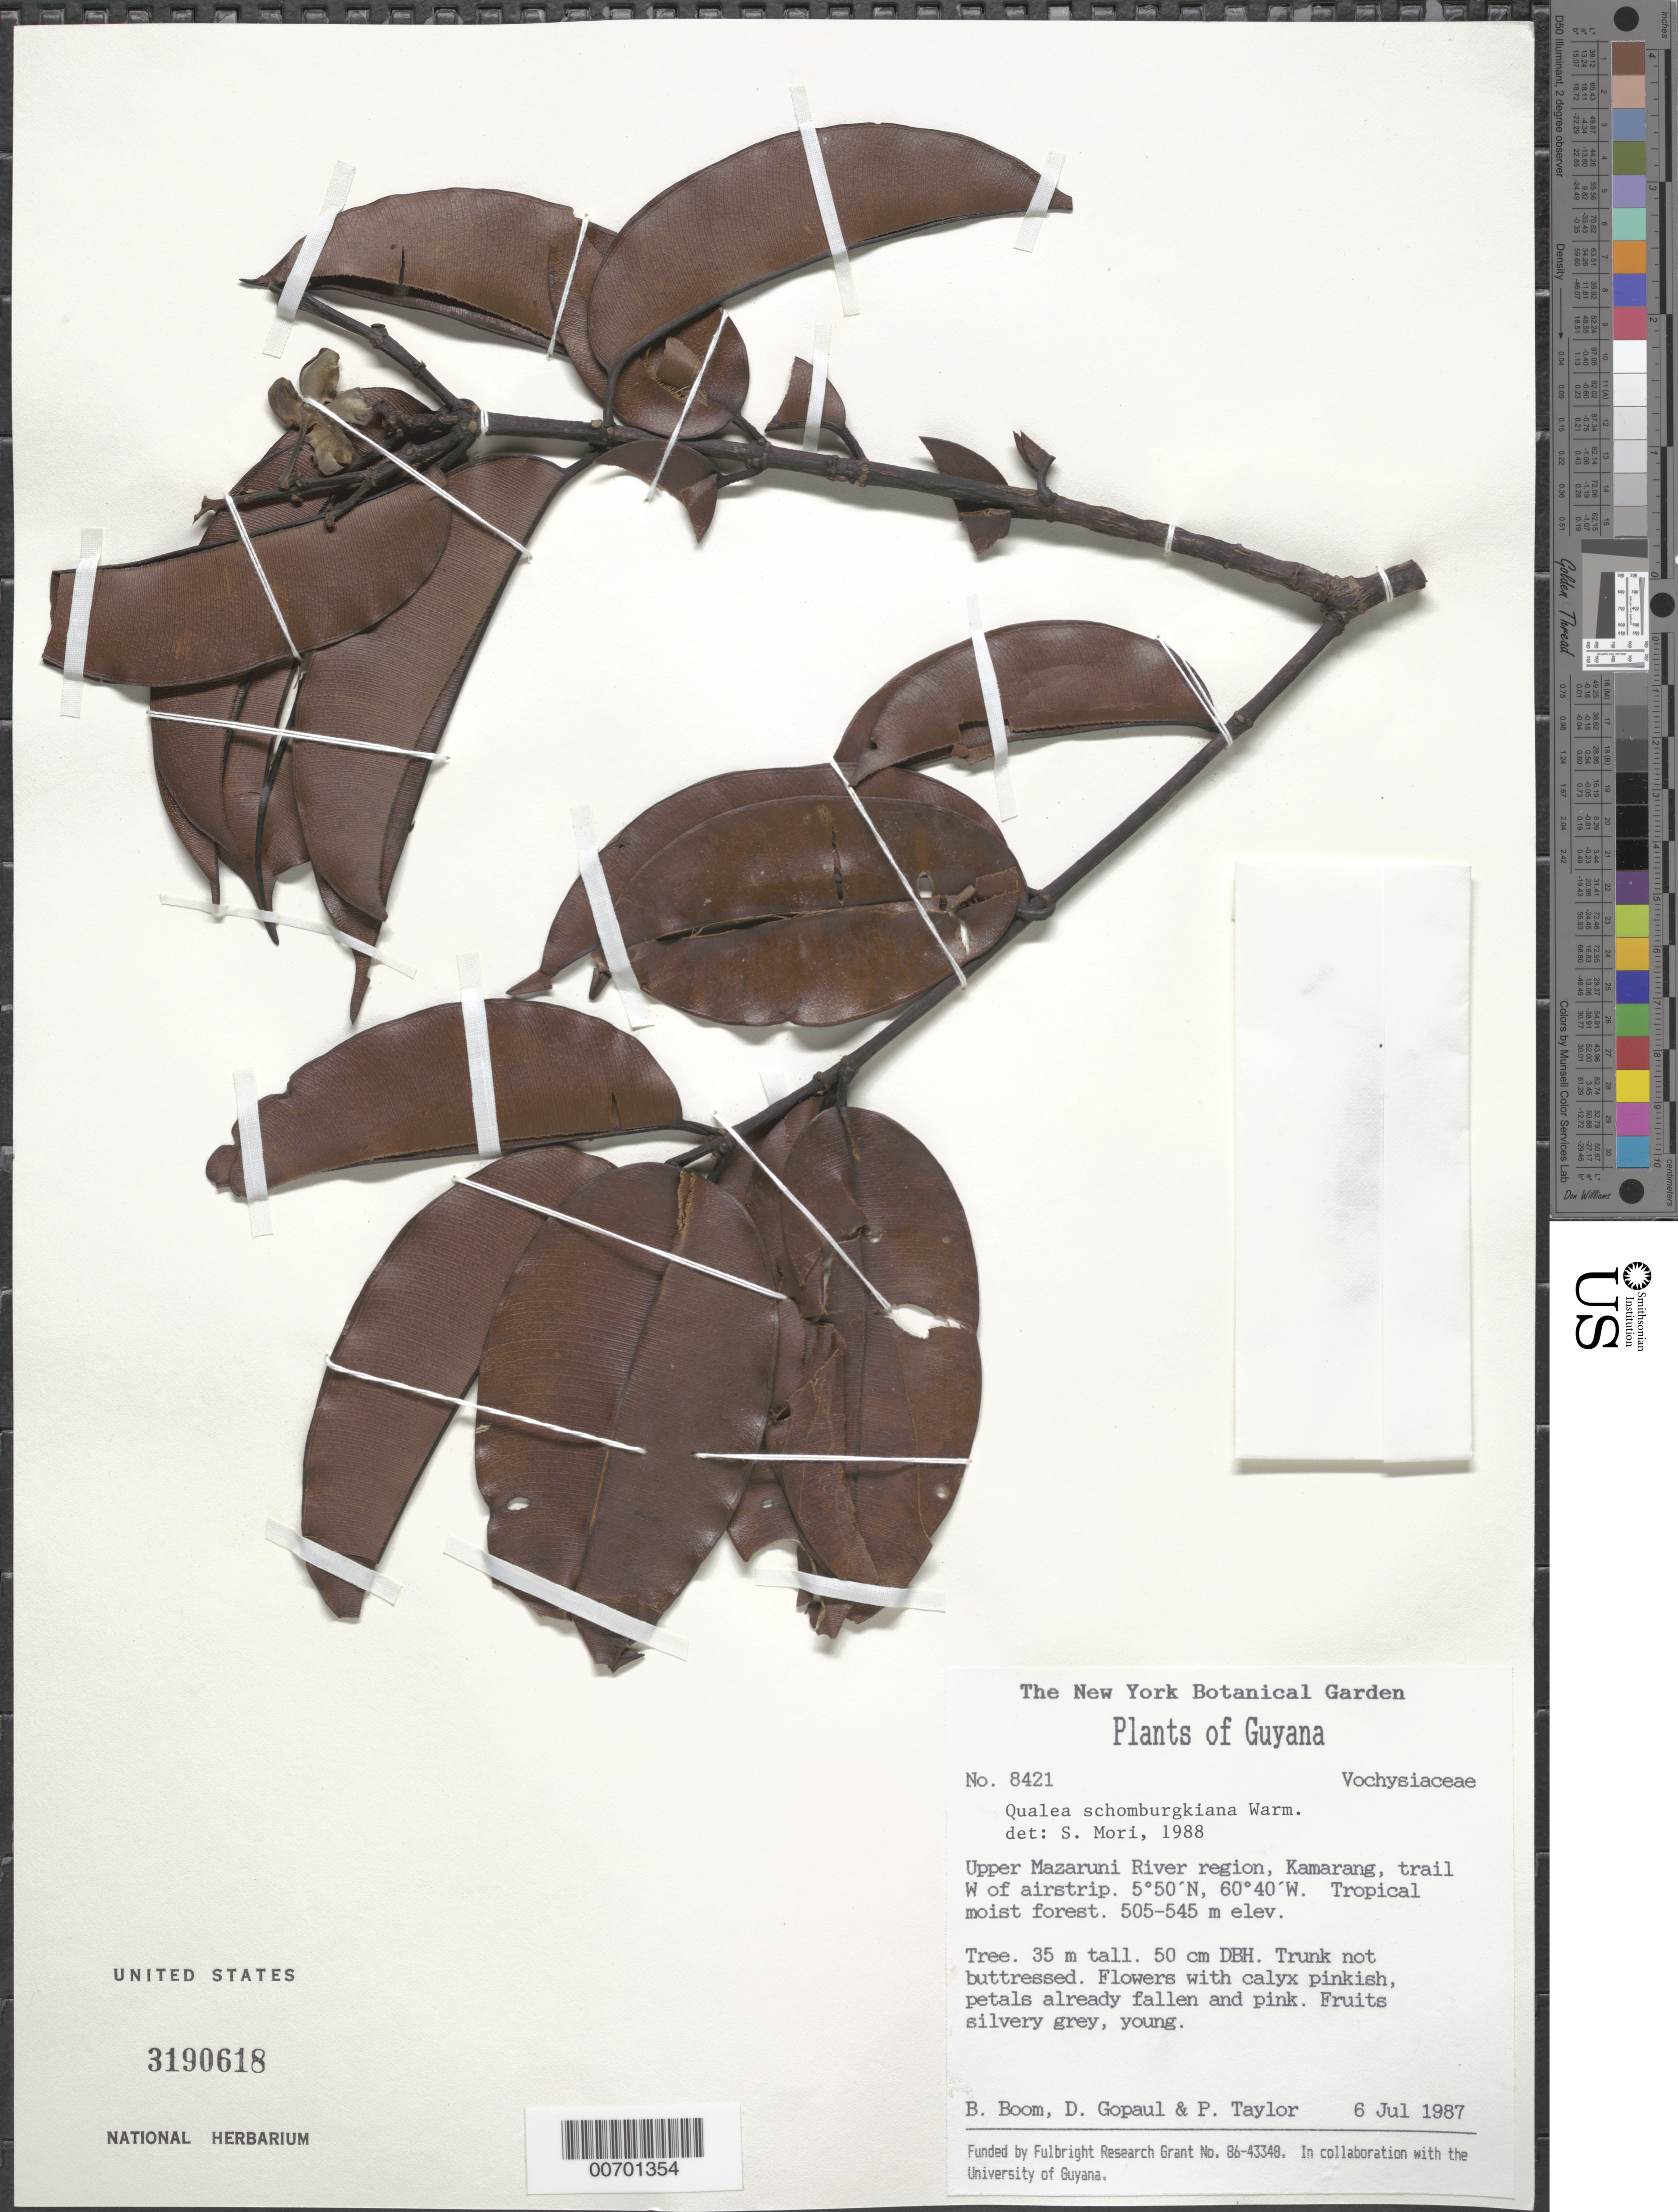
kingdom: Plantae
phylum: Tracheophyta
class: Magnoliopsida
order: Myrtales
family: Vochysiaceae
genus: Qualea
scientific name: Qualea schomburgkiana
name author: Warm.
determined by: Mori, Scott A.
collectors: B. M. Boom, D. Gopaul & P. Taylor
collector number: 8421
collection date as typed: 6-Jul-87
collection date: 1987-07-06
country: Guyana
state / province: Cuyuni-Mazaruni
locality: Kamarang, upper Mazaruni R., trail W of airstrip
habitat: Tropical moist forest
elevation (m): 505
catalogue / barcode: US 3190618